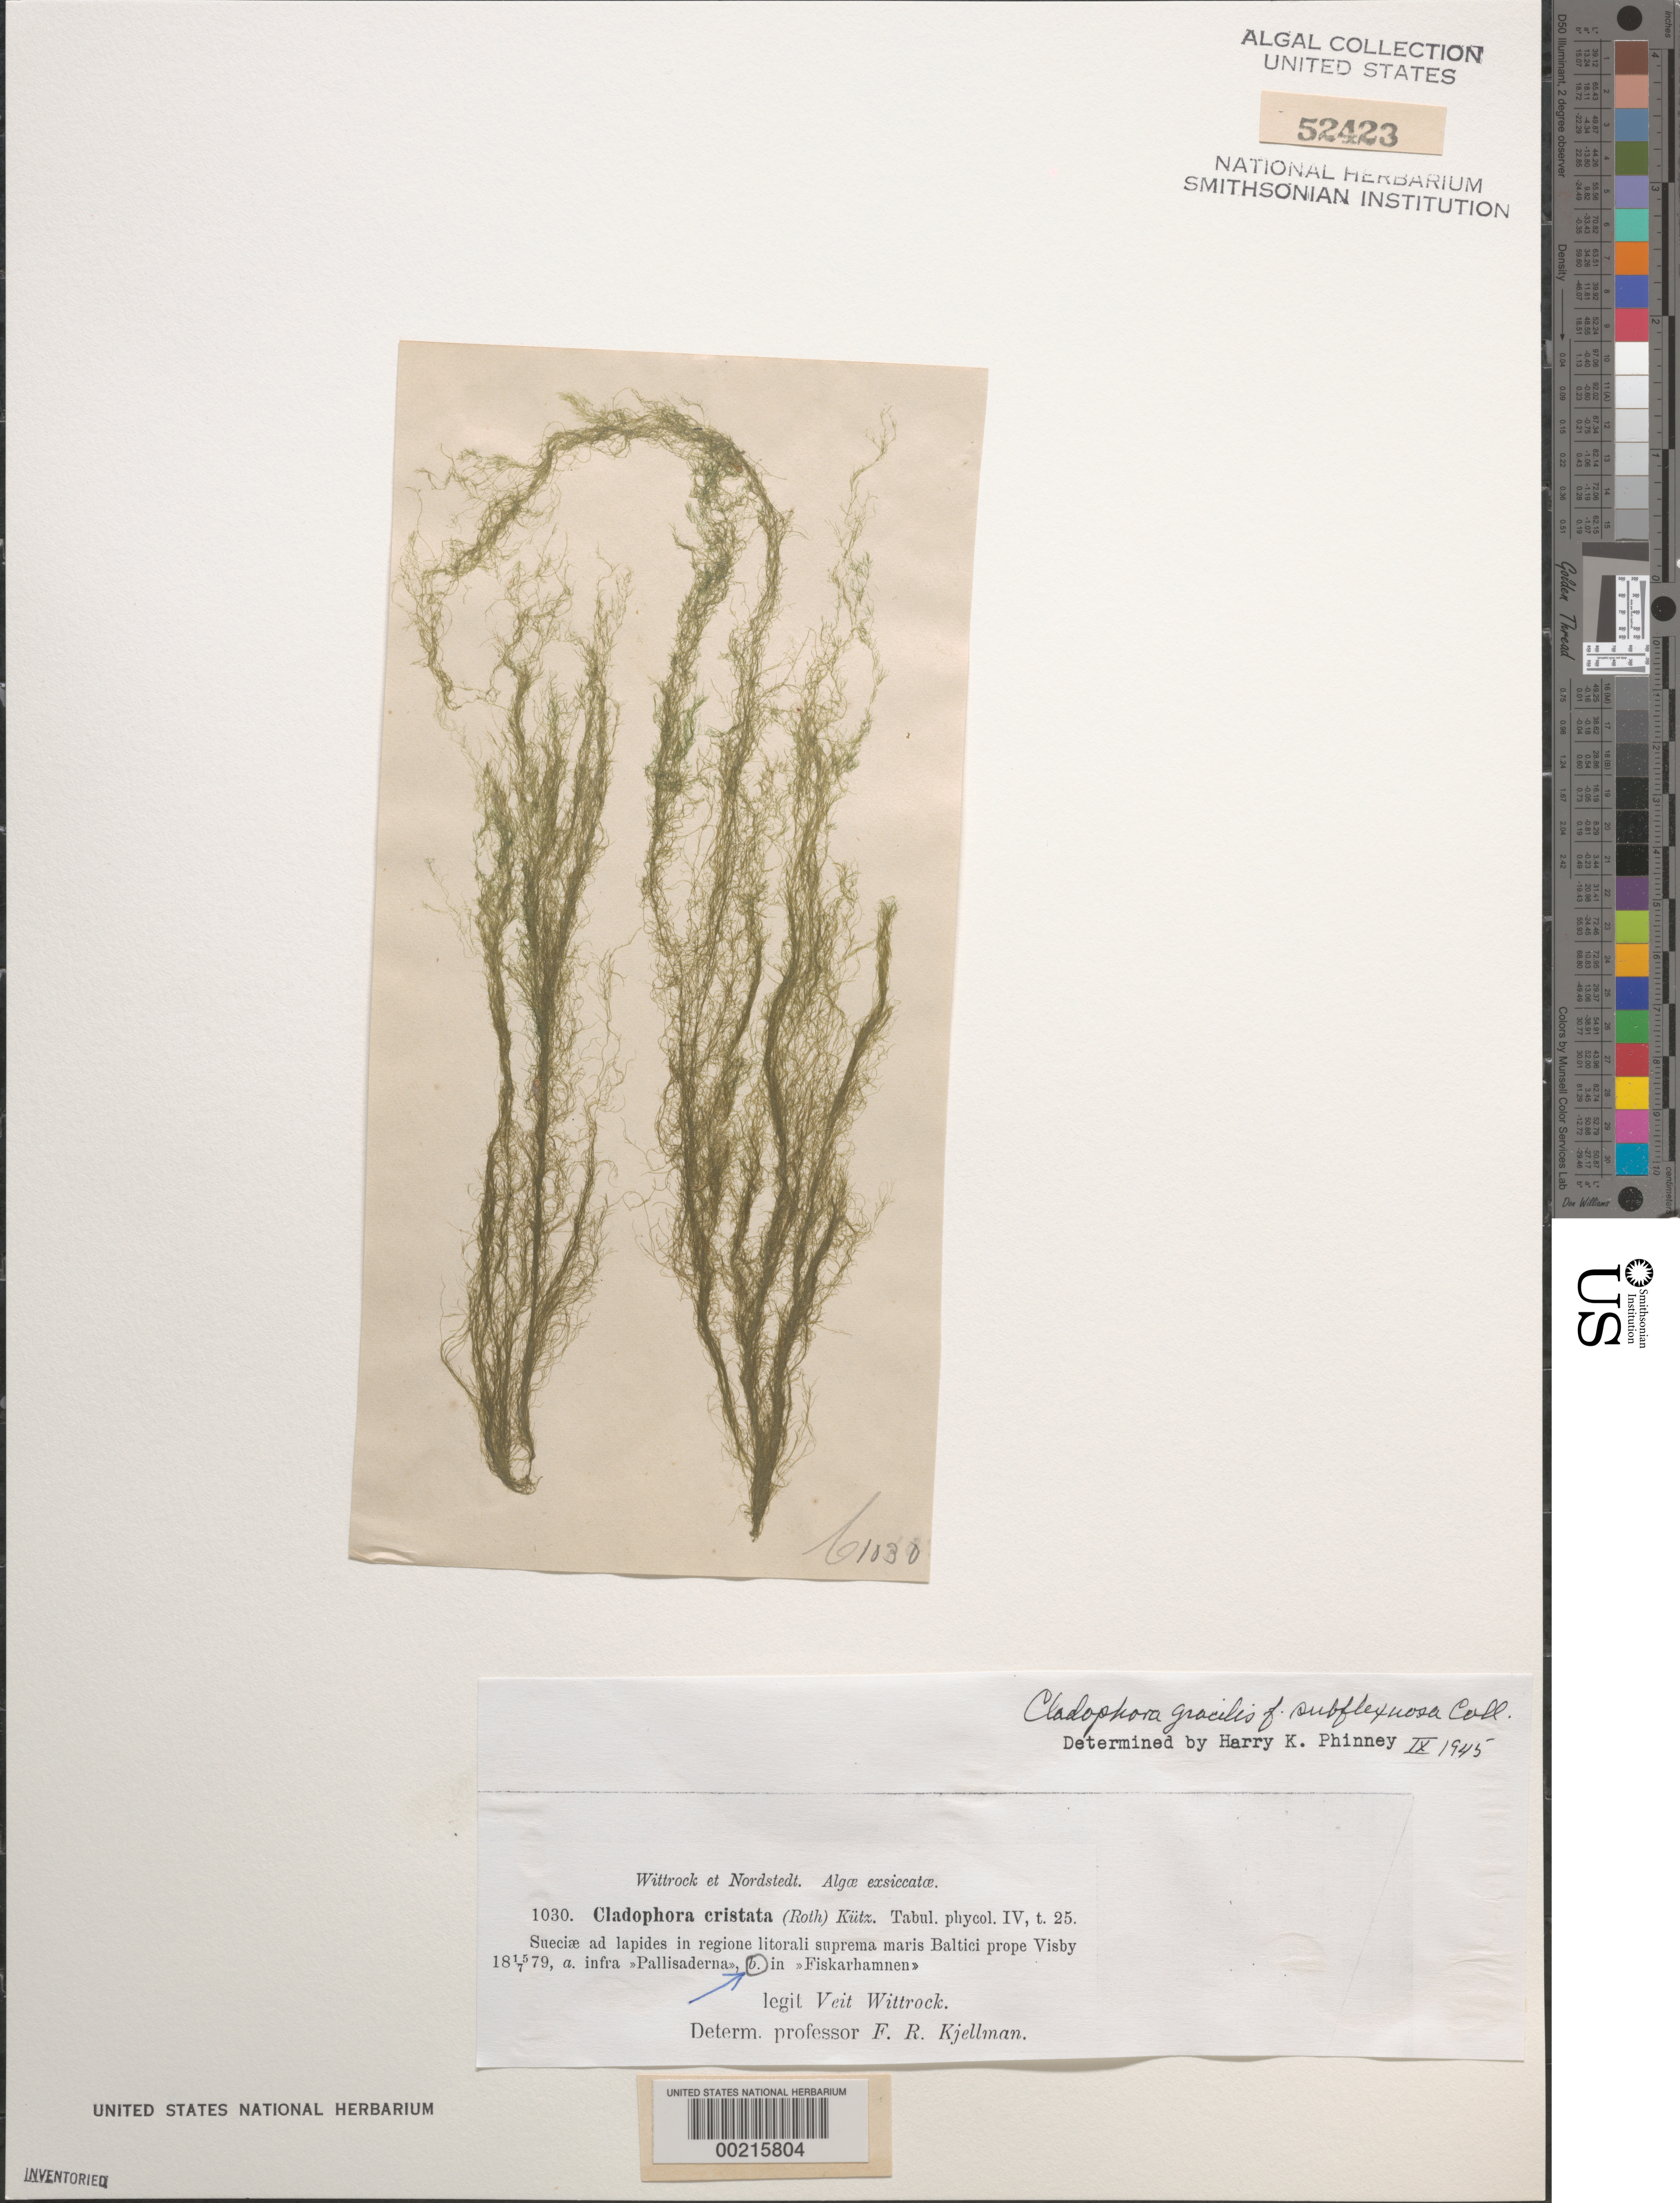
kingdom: Plantae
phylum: Chlorophyta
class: Ulvophyceae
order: Cladophorales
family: Cladophoraceae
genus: Cladophora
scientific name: Cladophora gracilis f. subflexuosa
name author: Collins in Collins et al.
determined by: Phinney, H. K.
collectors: V. B. Wittrock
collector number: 1030b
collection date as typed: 15 Jul 1879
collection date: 1879-07-15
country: Sweden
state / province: Gotland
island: Gotland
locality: Baltic sea near visby, gotland, fiskarhamnen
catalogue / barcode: US 52423